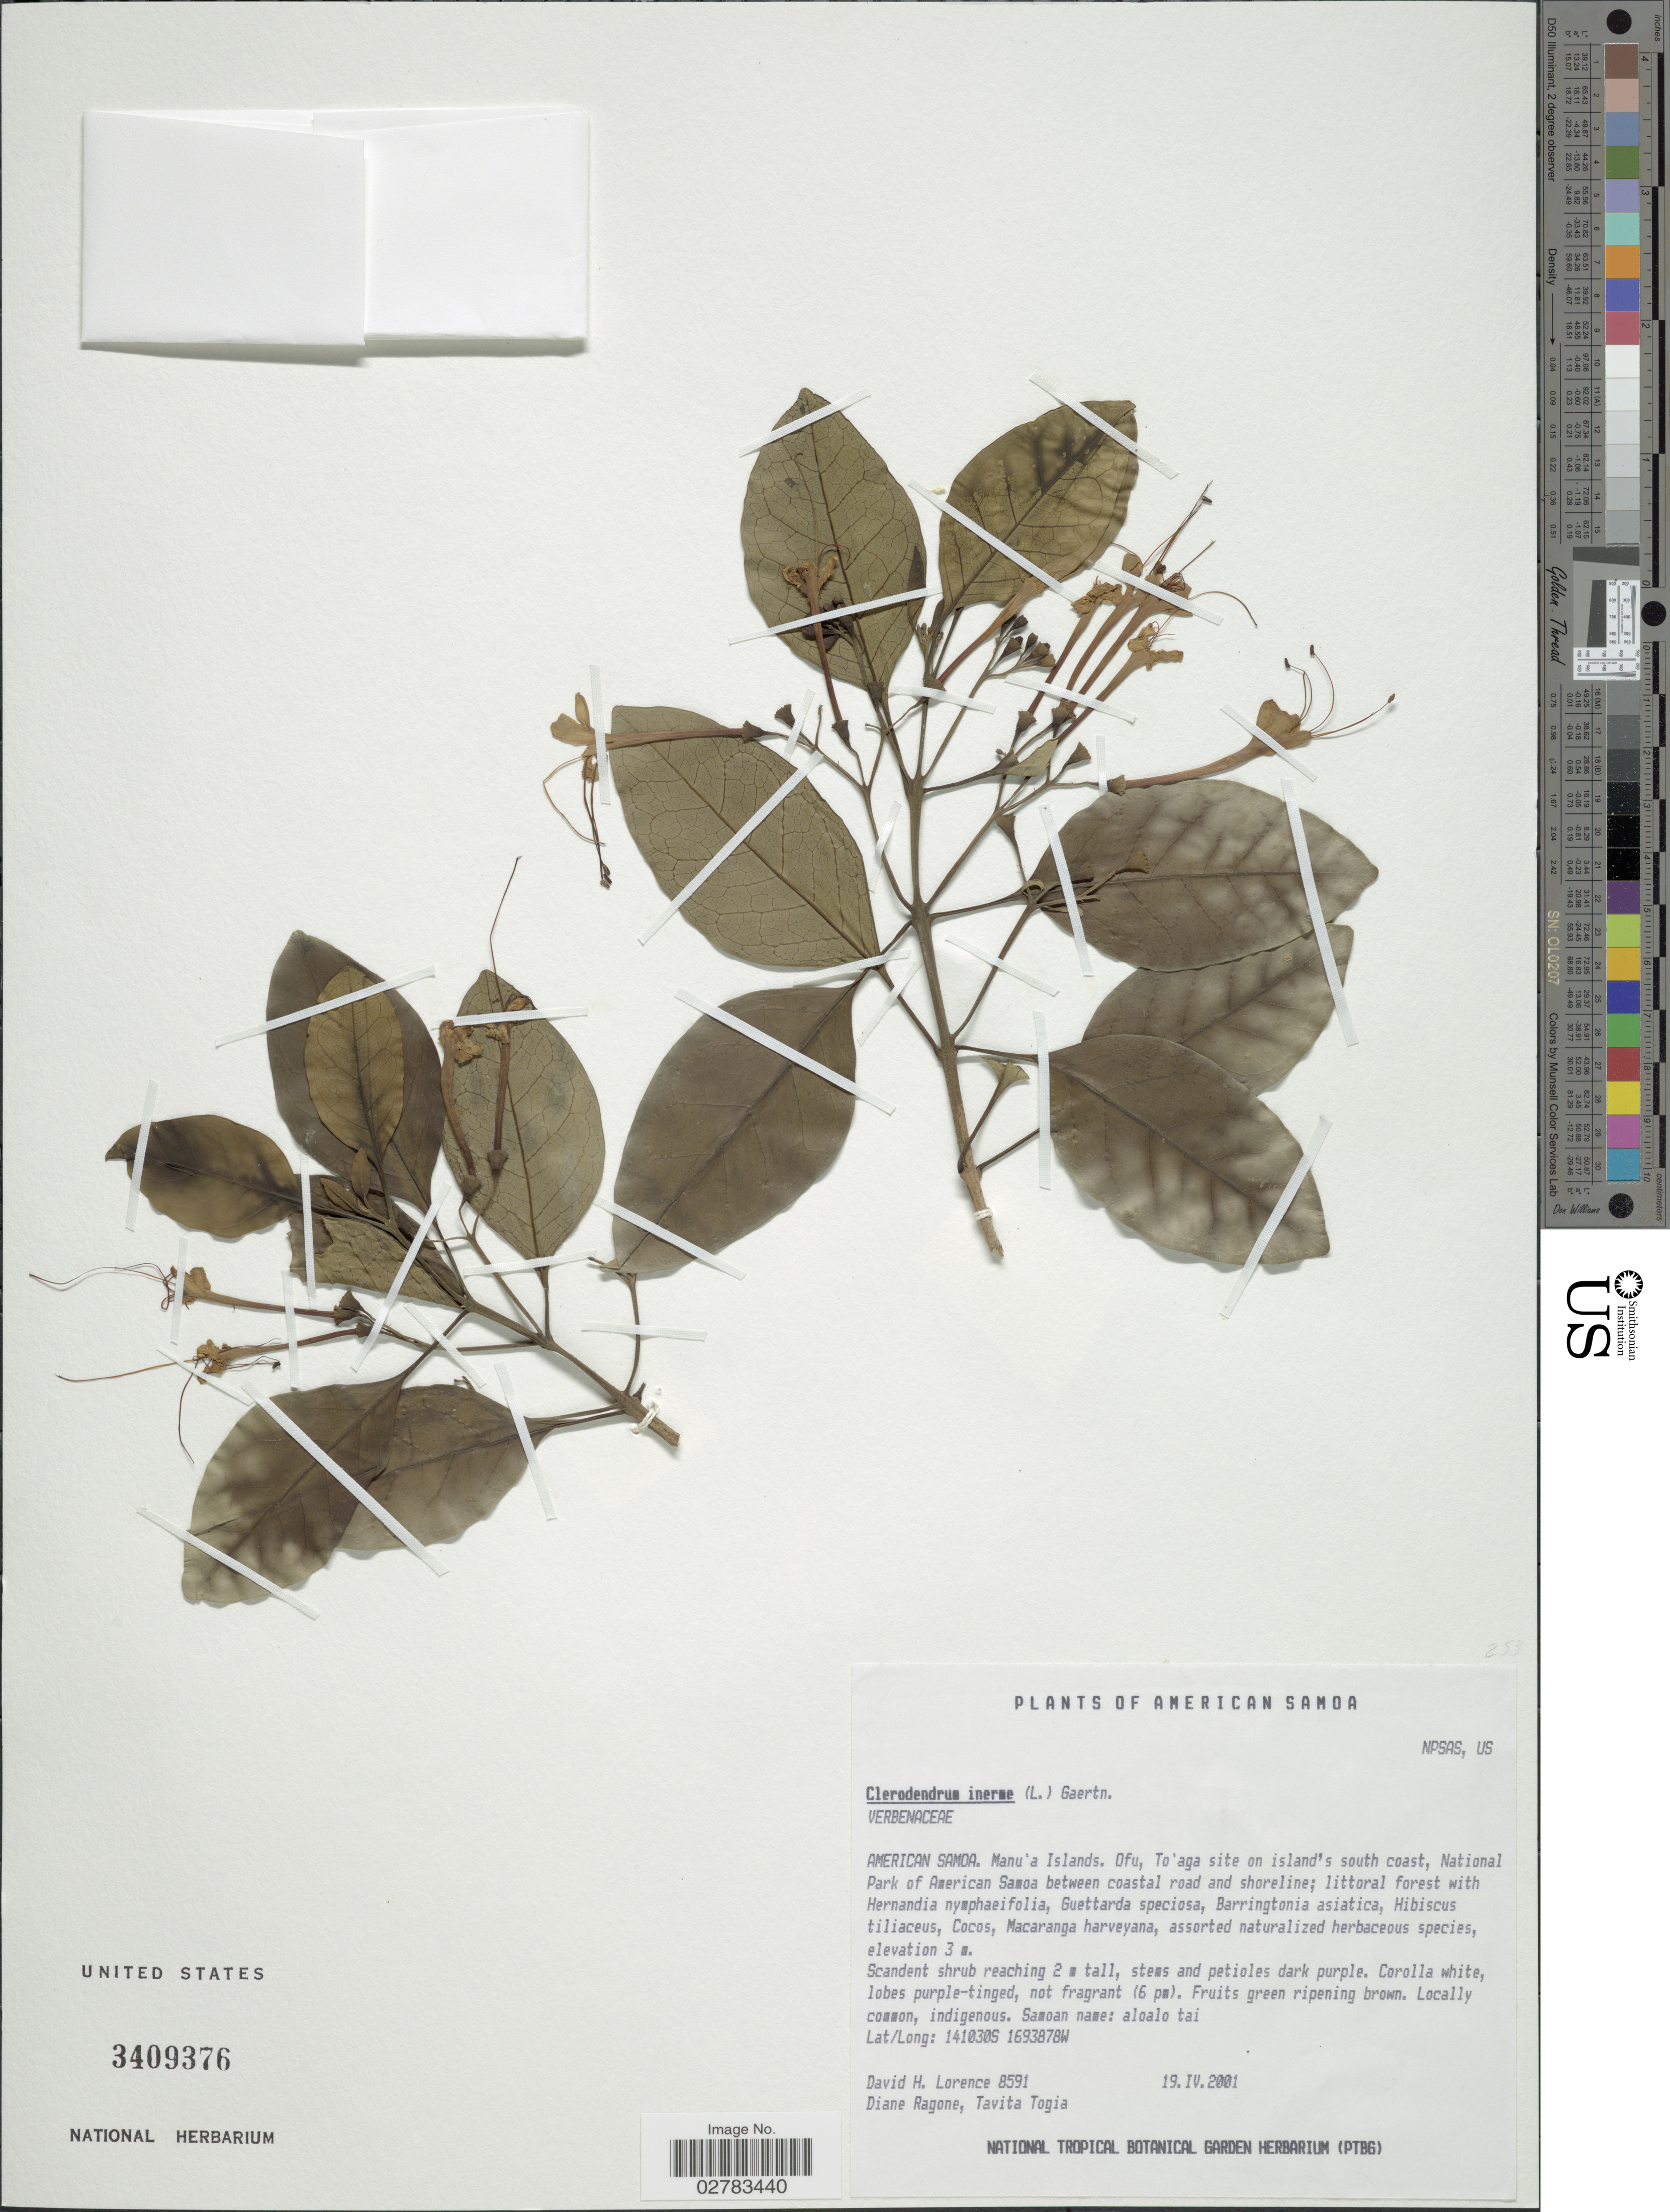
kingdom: Plantae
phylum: Tracheophyta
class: Magnoliopsida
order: Lamiales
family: Lamiaceae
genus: Clerodendrum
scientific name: Clerodendrum inerme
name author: (L.) Gaertn.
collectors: D. Lorence, D. Ragone & T. Togia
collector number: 8591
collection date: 2001-04-19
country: American Samoa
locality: Manu'a Islands, Ofu, To'aga site on island's south coast, National Park of American Samoa between coastal road and shoreline.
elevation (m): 3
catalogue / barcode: US 3409376